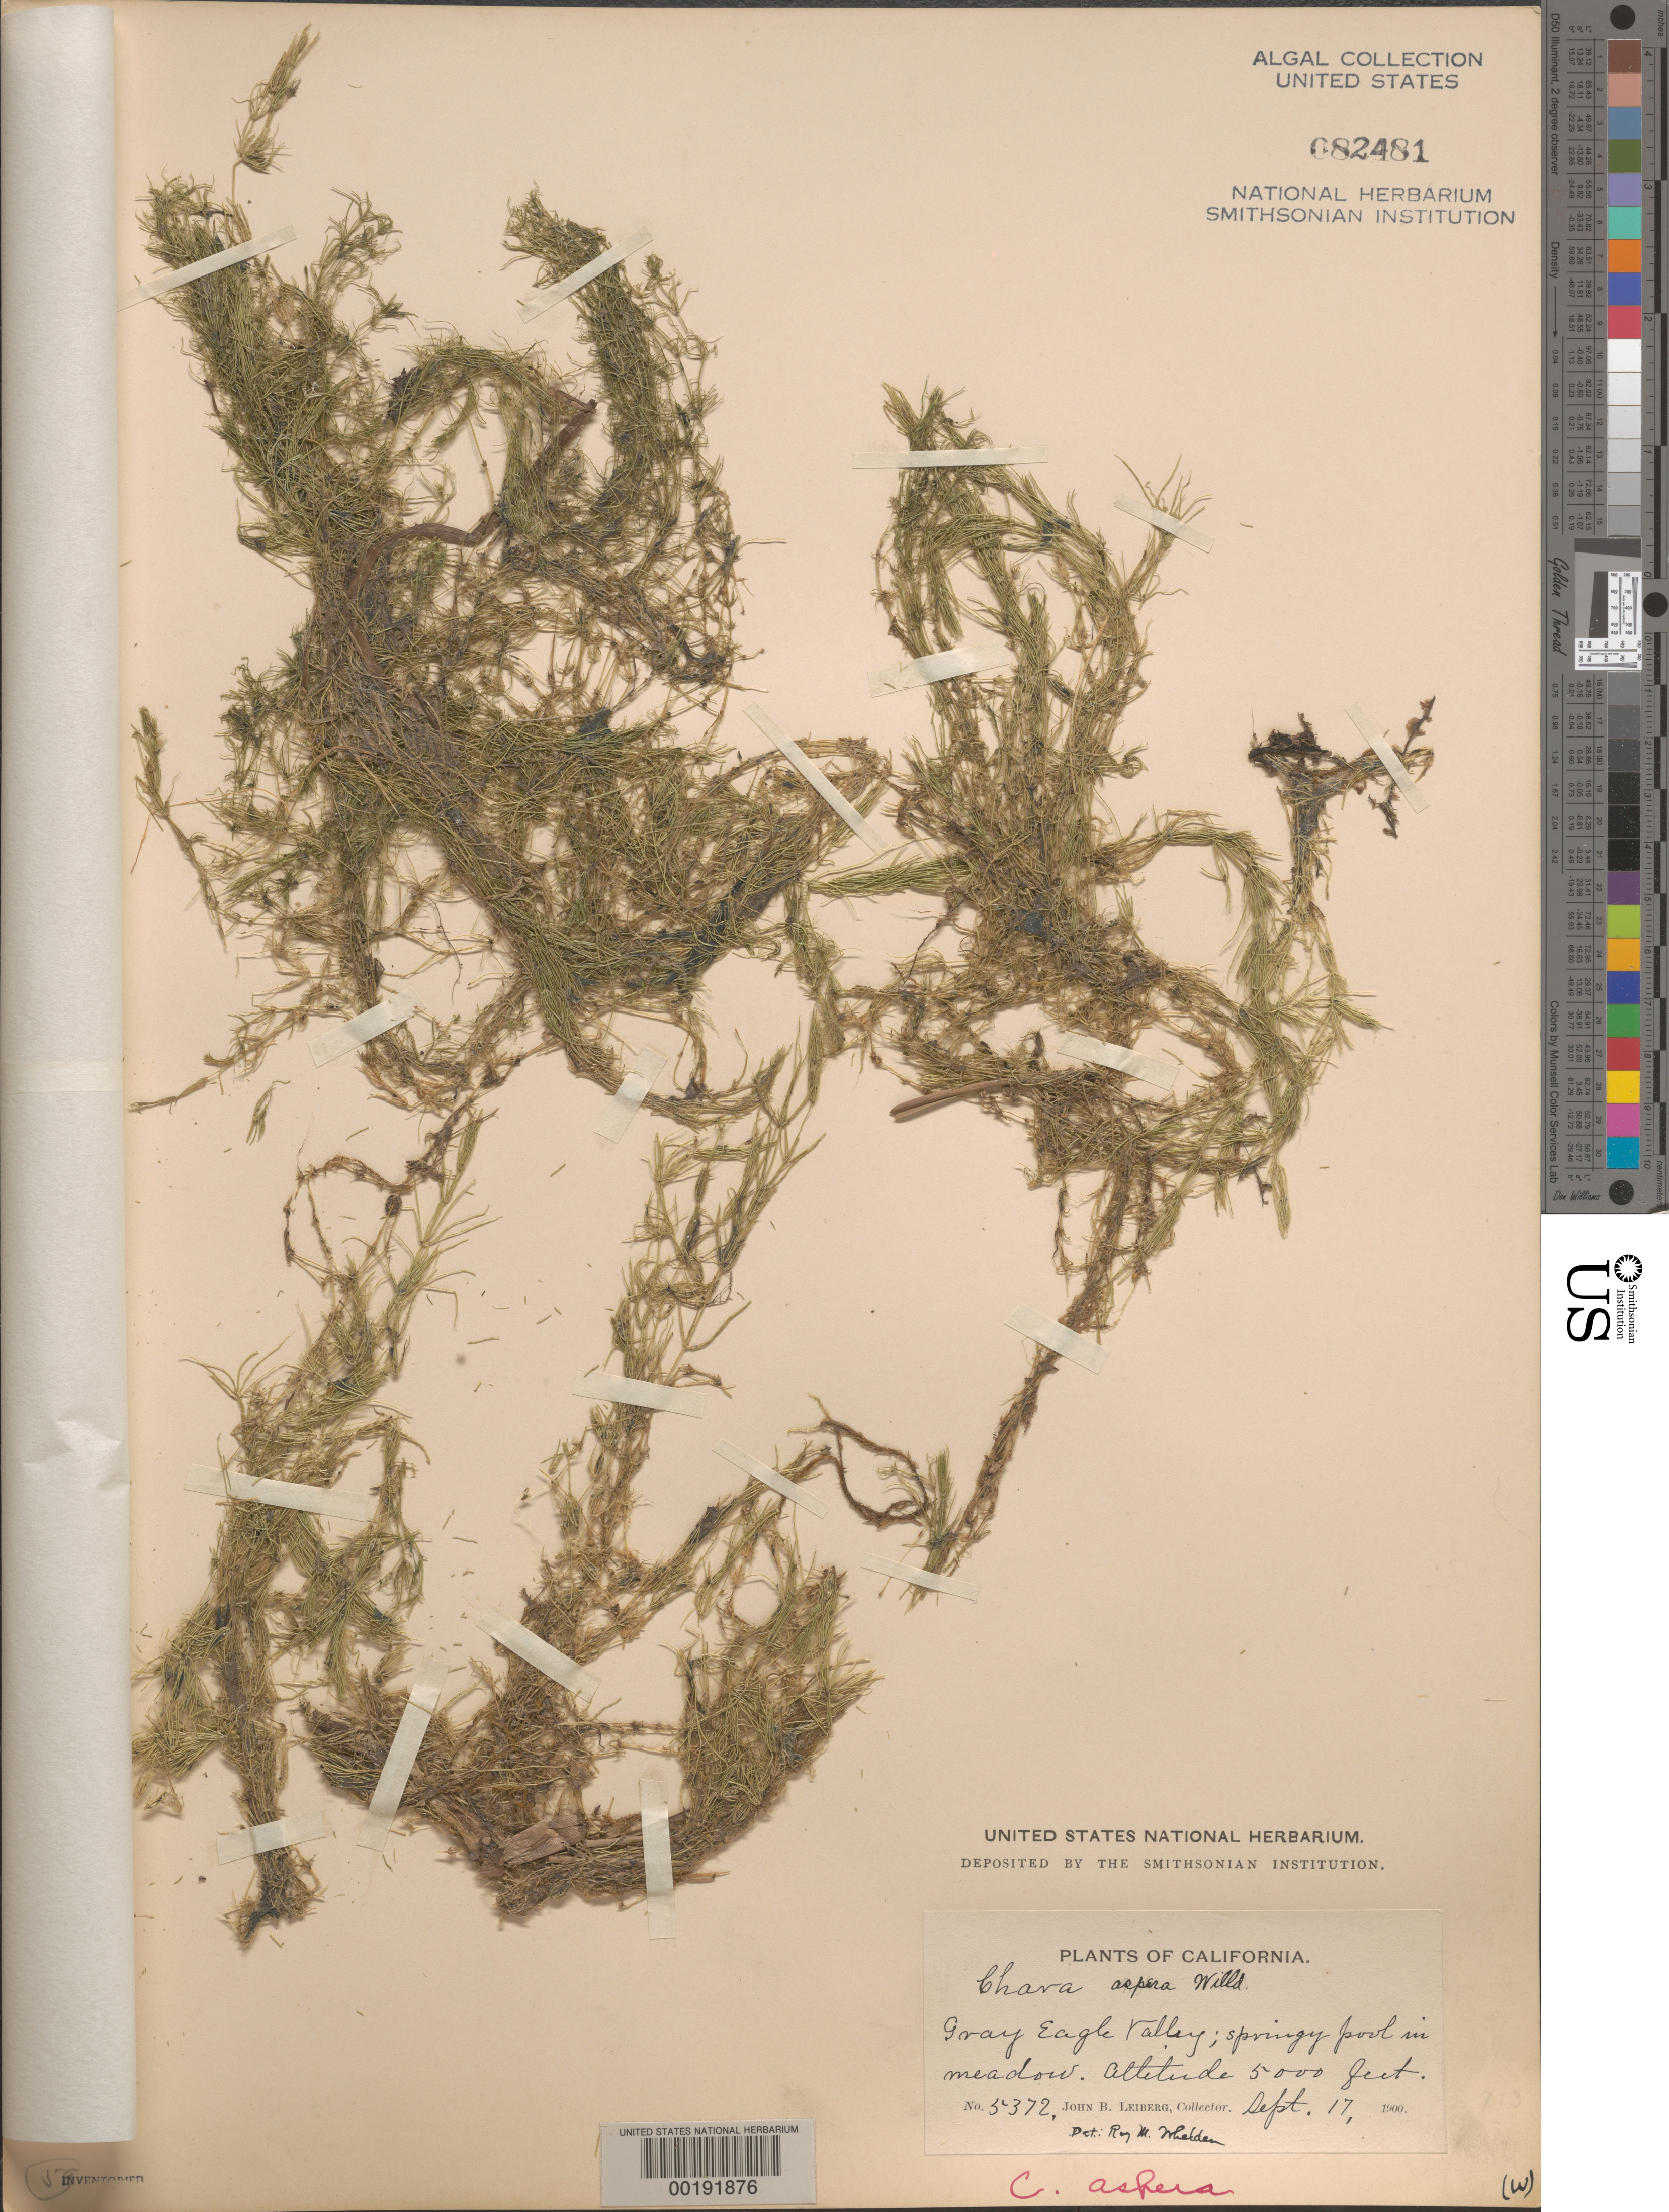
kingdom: Plantae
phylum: Charophyta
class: Charophyceae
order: Charales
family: Characeae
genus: Chara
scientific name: Chara aspera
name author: Willd.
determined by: Whelden, R. M.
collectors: J. Leiberg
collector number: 5372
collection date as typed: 17 Sep 1900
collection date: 1900-09-17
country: United States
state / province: California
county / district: Plumas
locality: Gray Eagle Valley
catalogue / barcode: US 82481